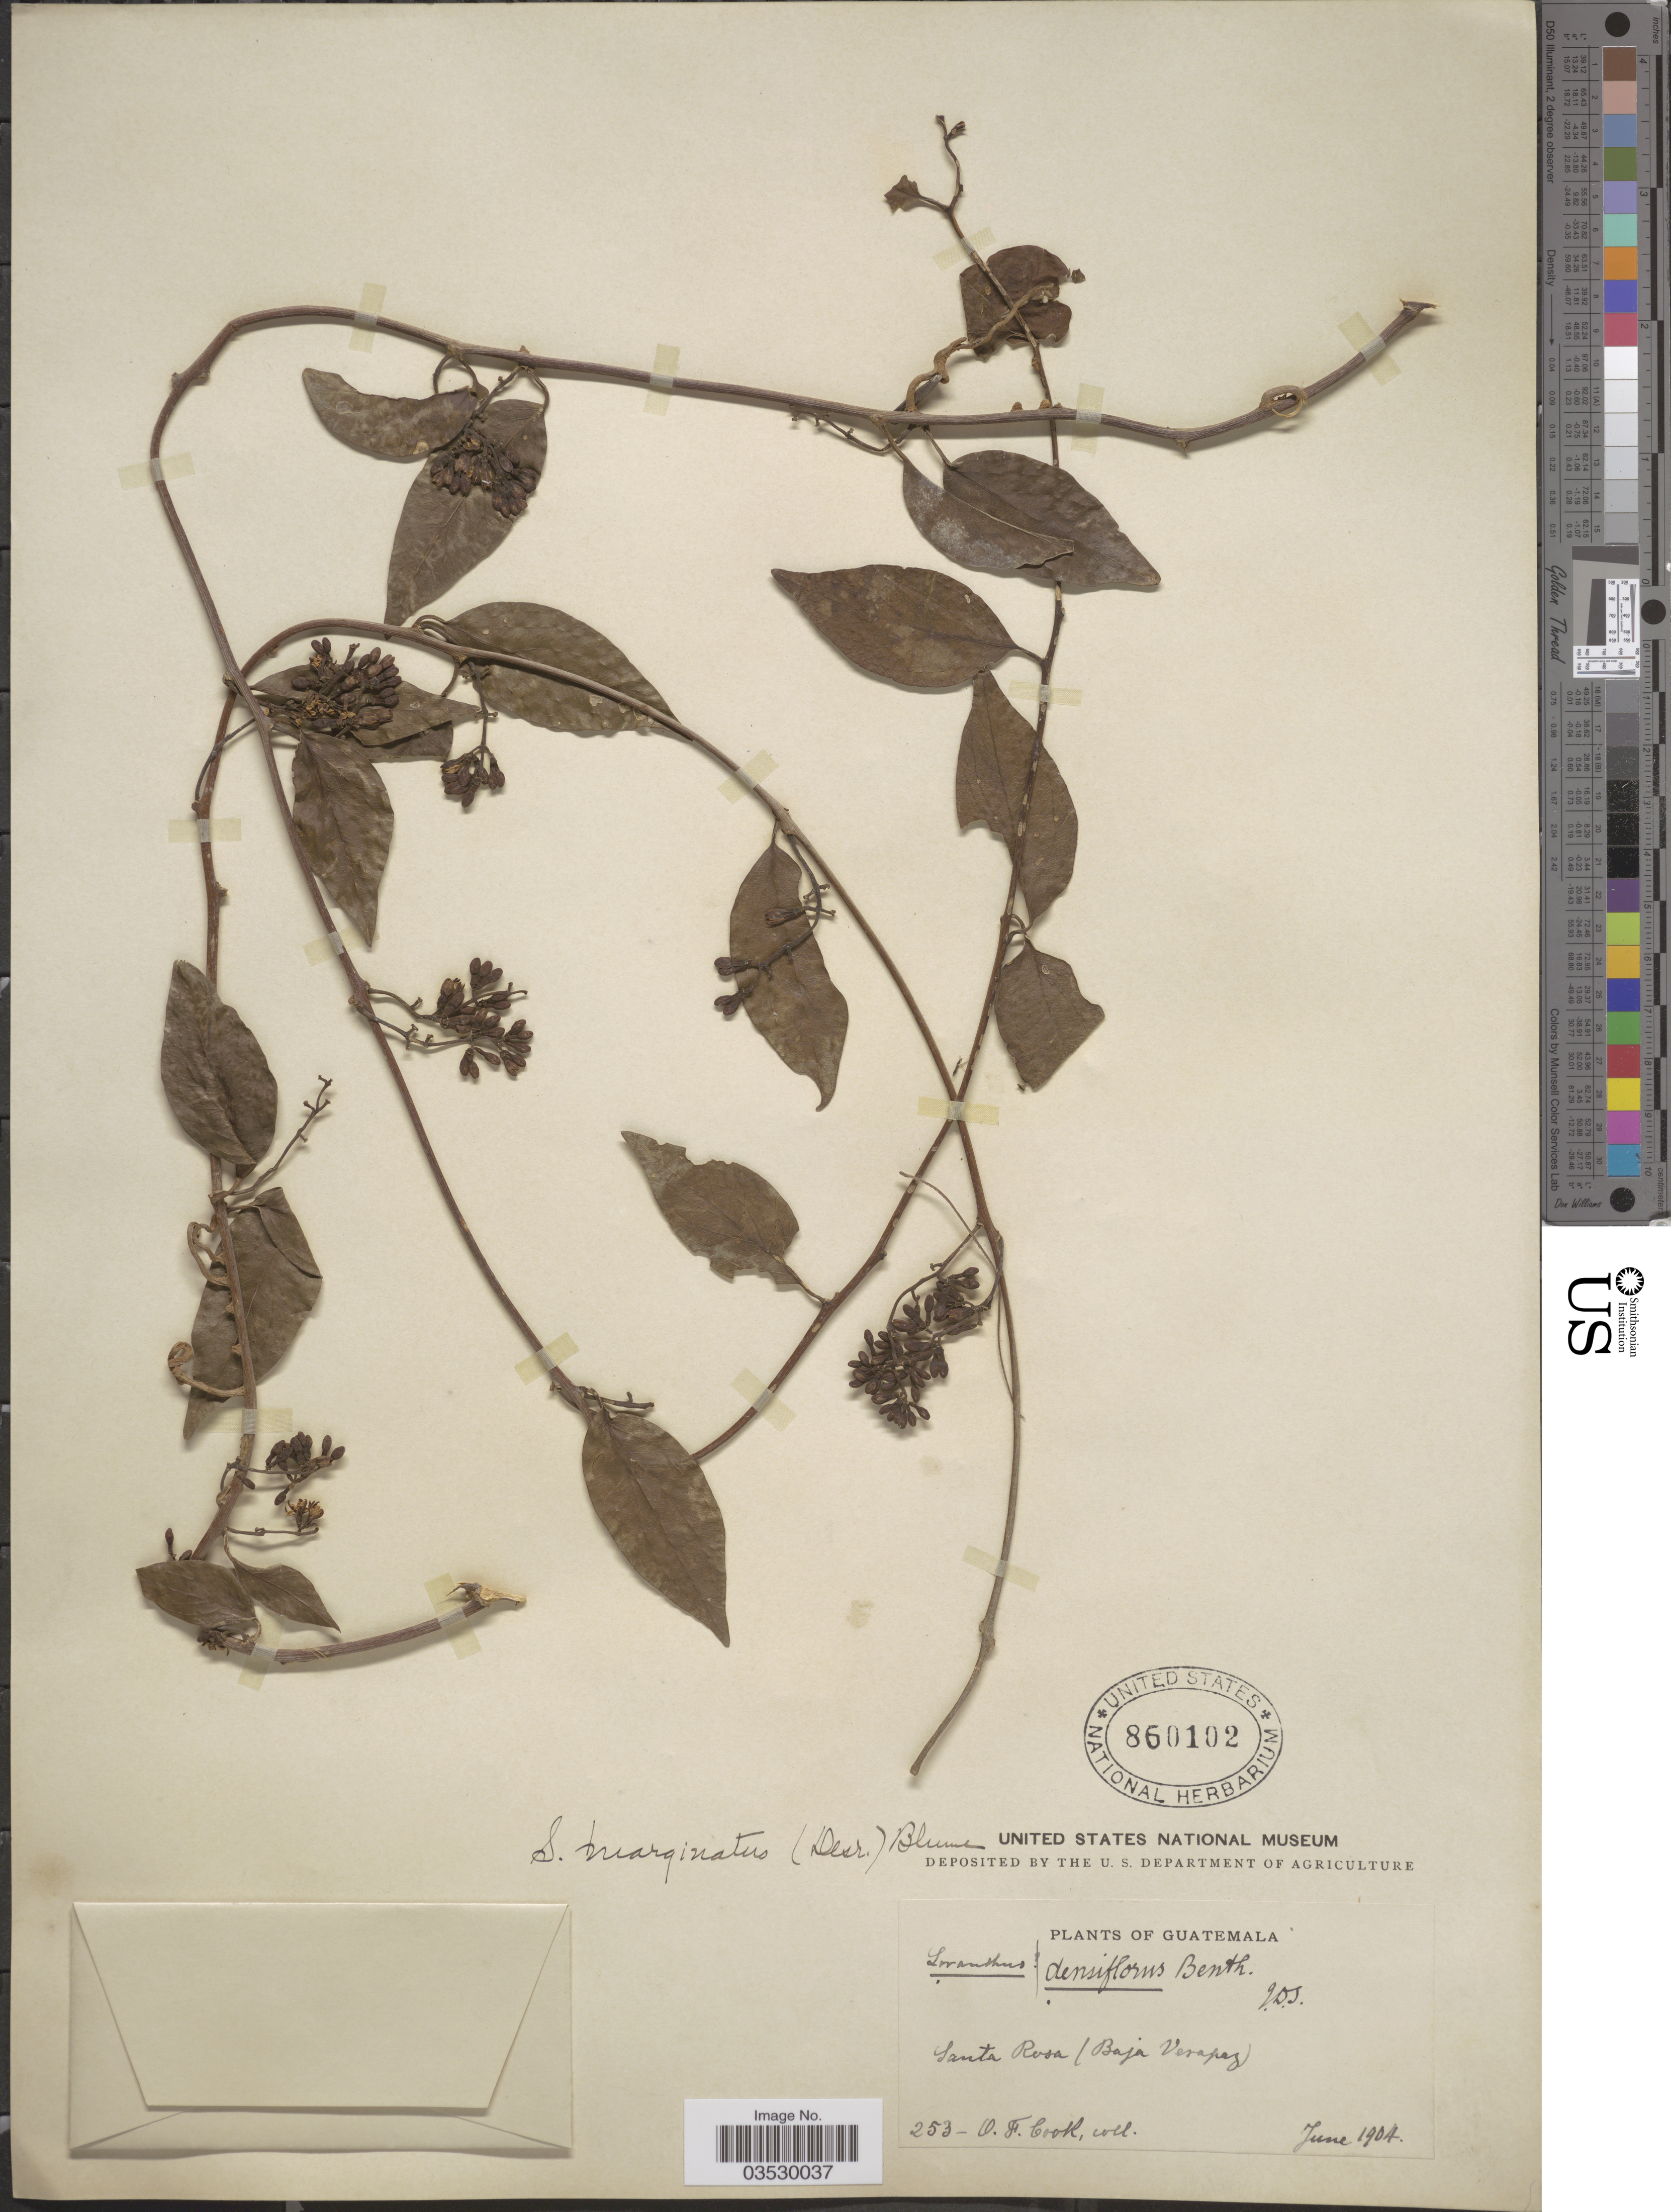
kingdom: Plantae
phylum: Tracheophyta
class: Magnoliopsida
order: Santalales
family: Loranthaceae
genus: Struthanthus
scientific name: Struthanthus marginatus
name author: (Desr.) Blume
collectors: O. F. Cook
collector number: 253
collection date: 1904-06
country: Guatemala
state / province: Baja Verapaz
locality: Santa Rosa.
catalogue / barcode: US 860102